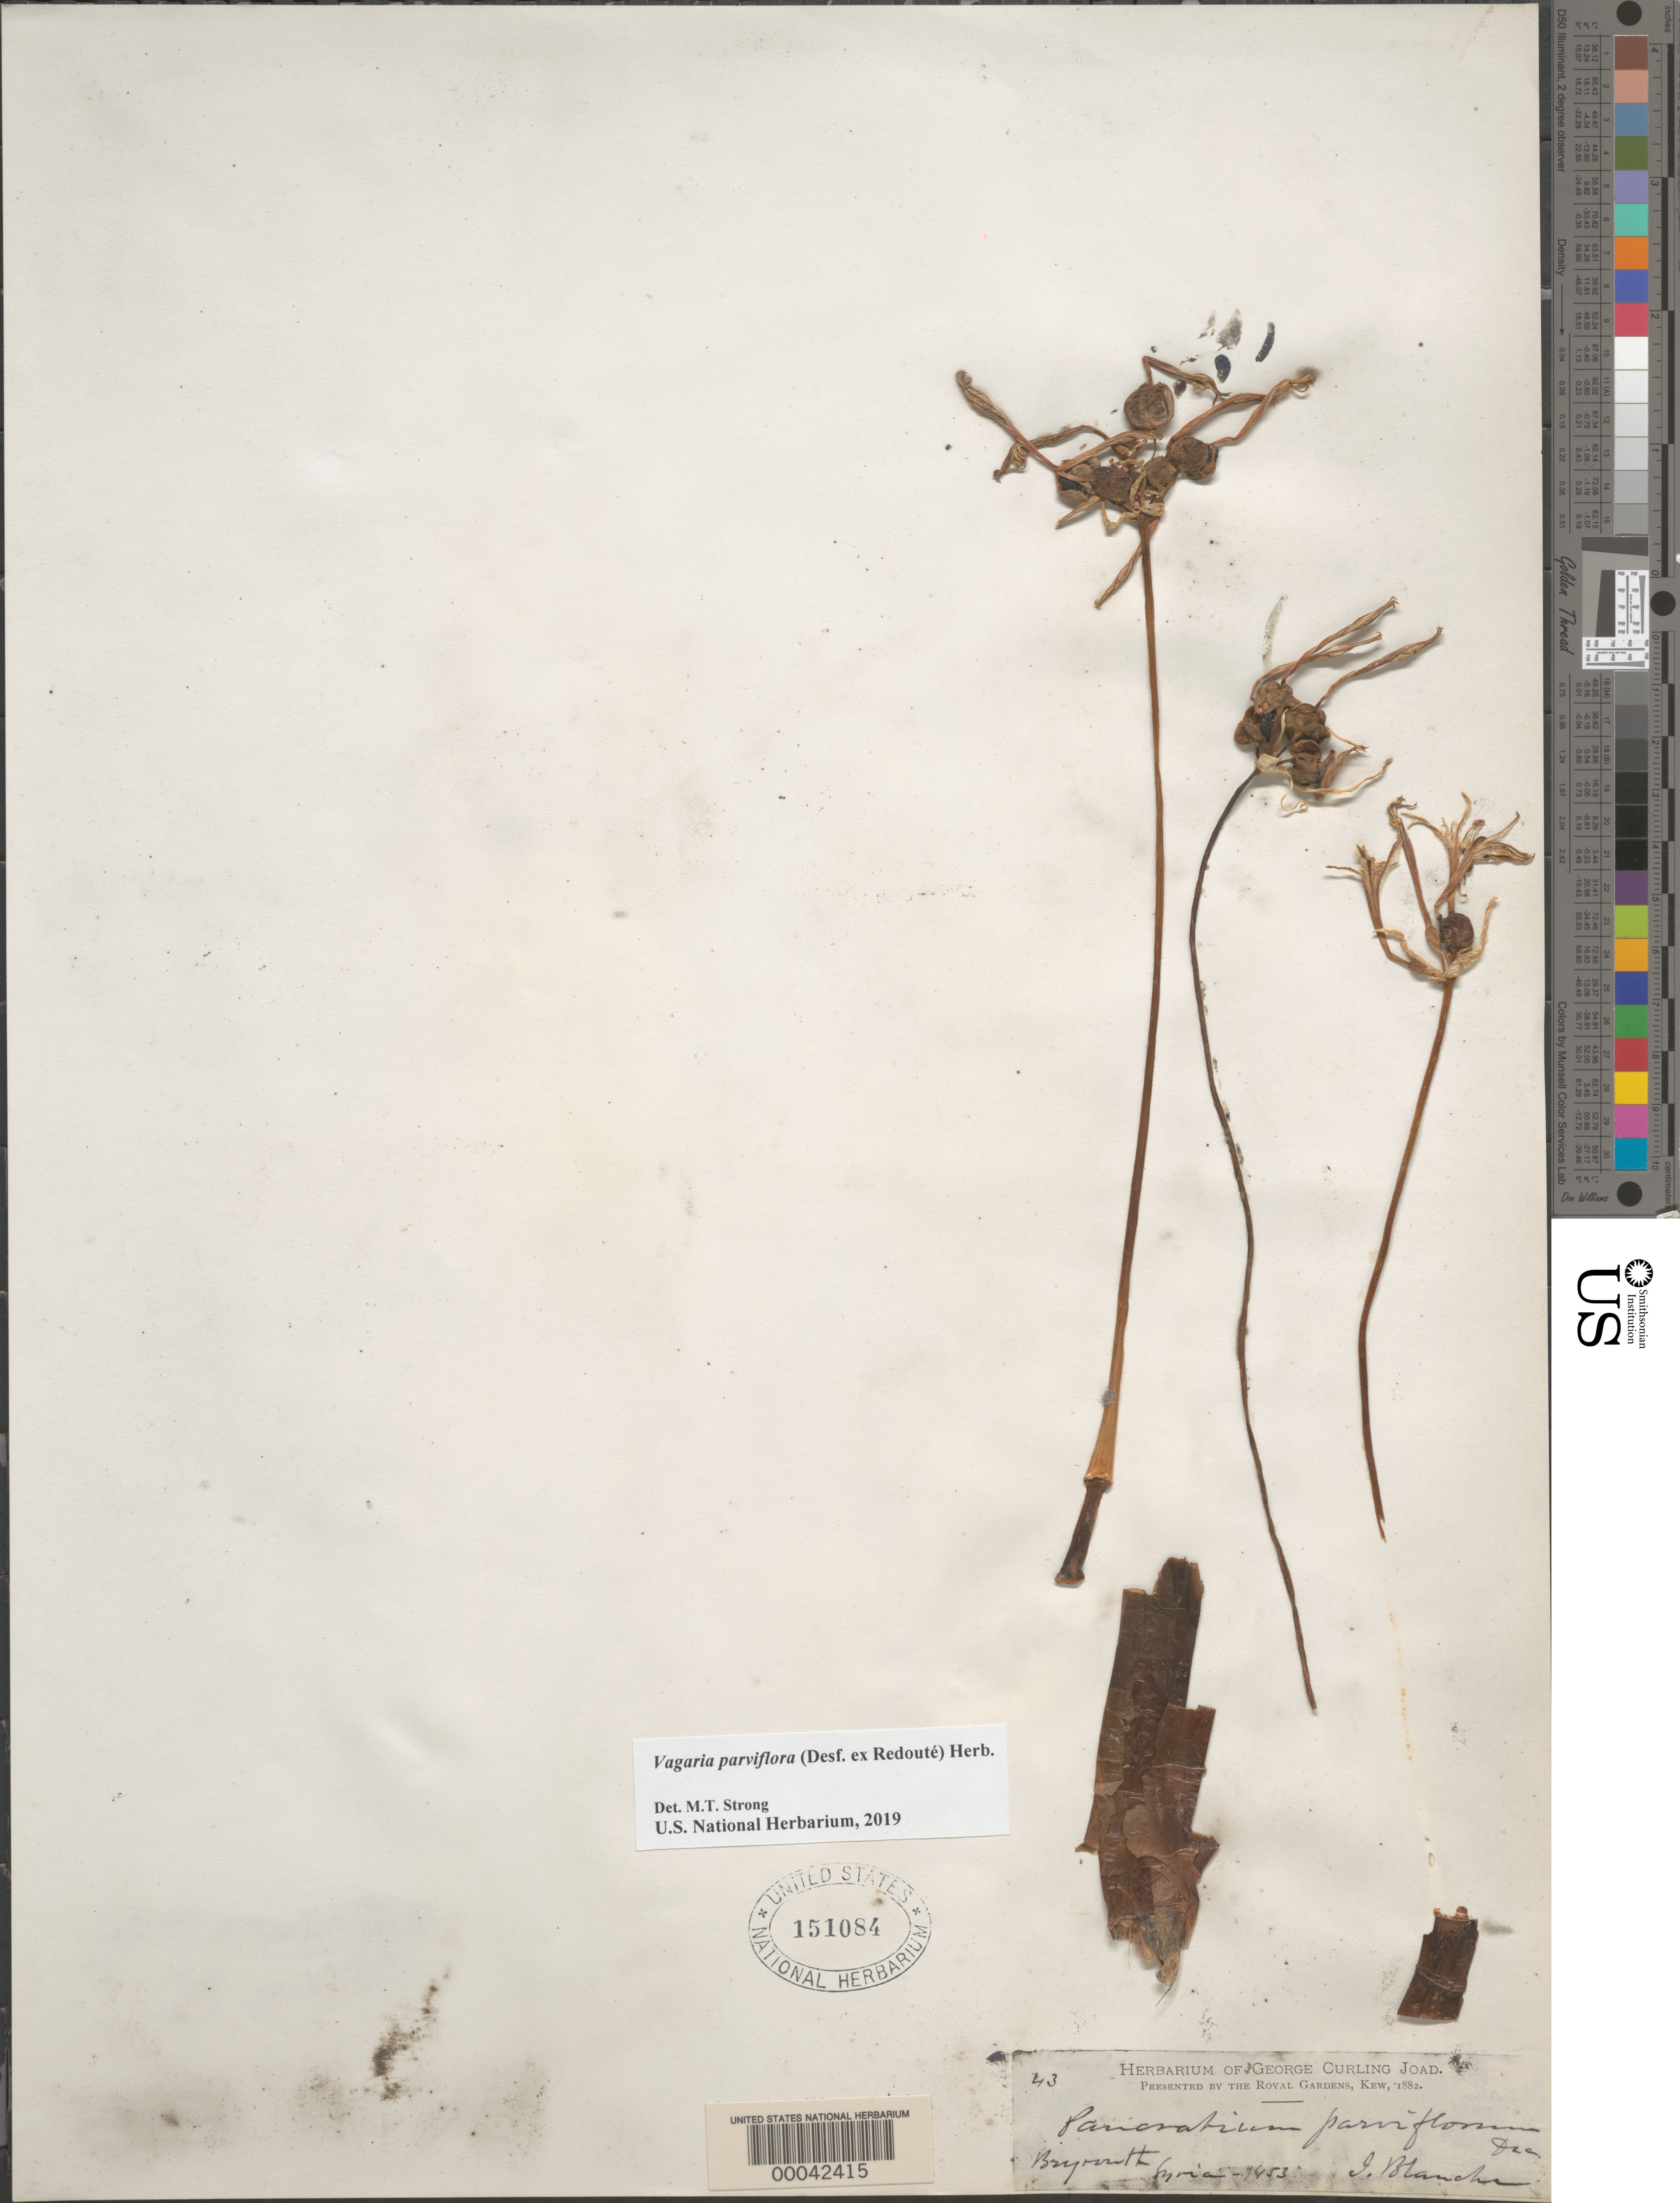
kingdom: Plantae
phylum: Tracheophyta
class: Liliopsida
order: Asparagales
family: Amaryllidaceae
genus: Vagaria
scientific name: Vagaria parviflora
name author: (Desf. ex Redouté) Herb.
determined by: Strong, Mark T., (BOT), Smithsonian Institution - National Museum of Natural History (UNITED STATES)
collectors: J. Blanche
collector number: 43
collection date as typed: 1853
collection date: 1853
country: Lebanon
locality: Beyrouth [Beirut], Syria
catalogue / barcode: US 151084